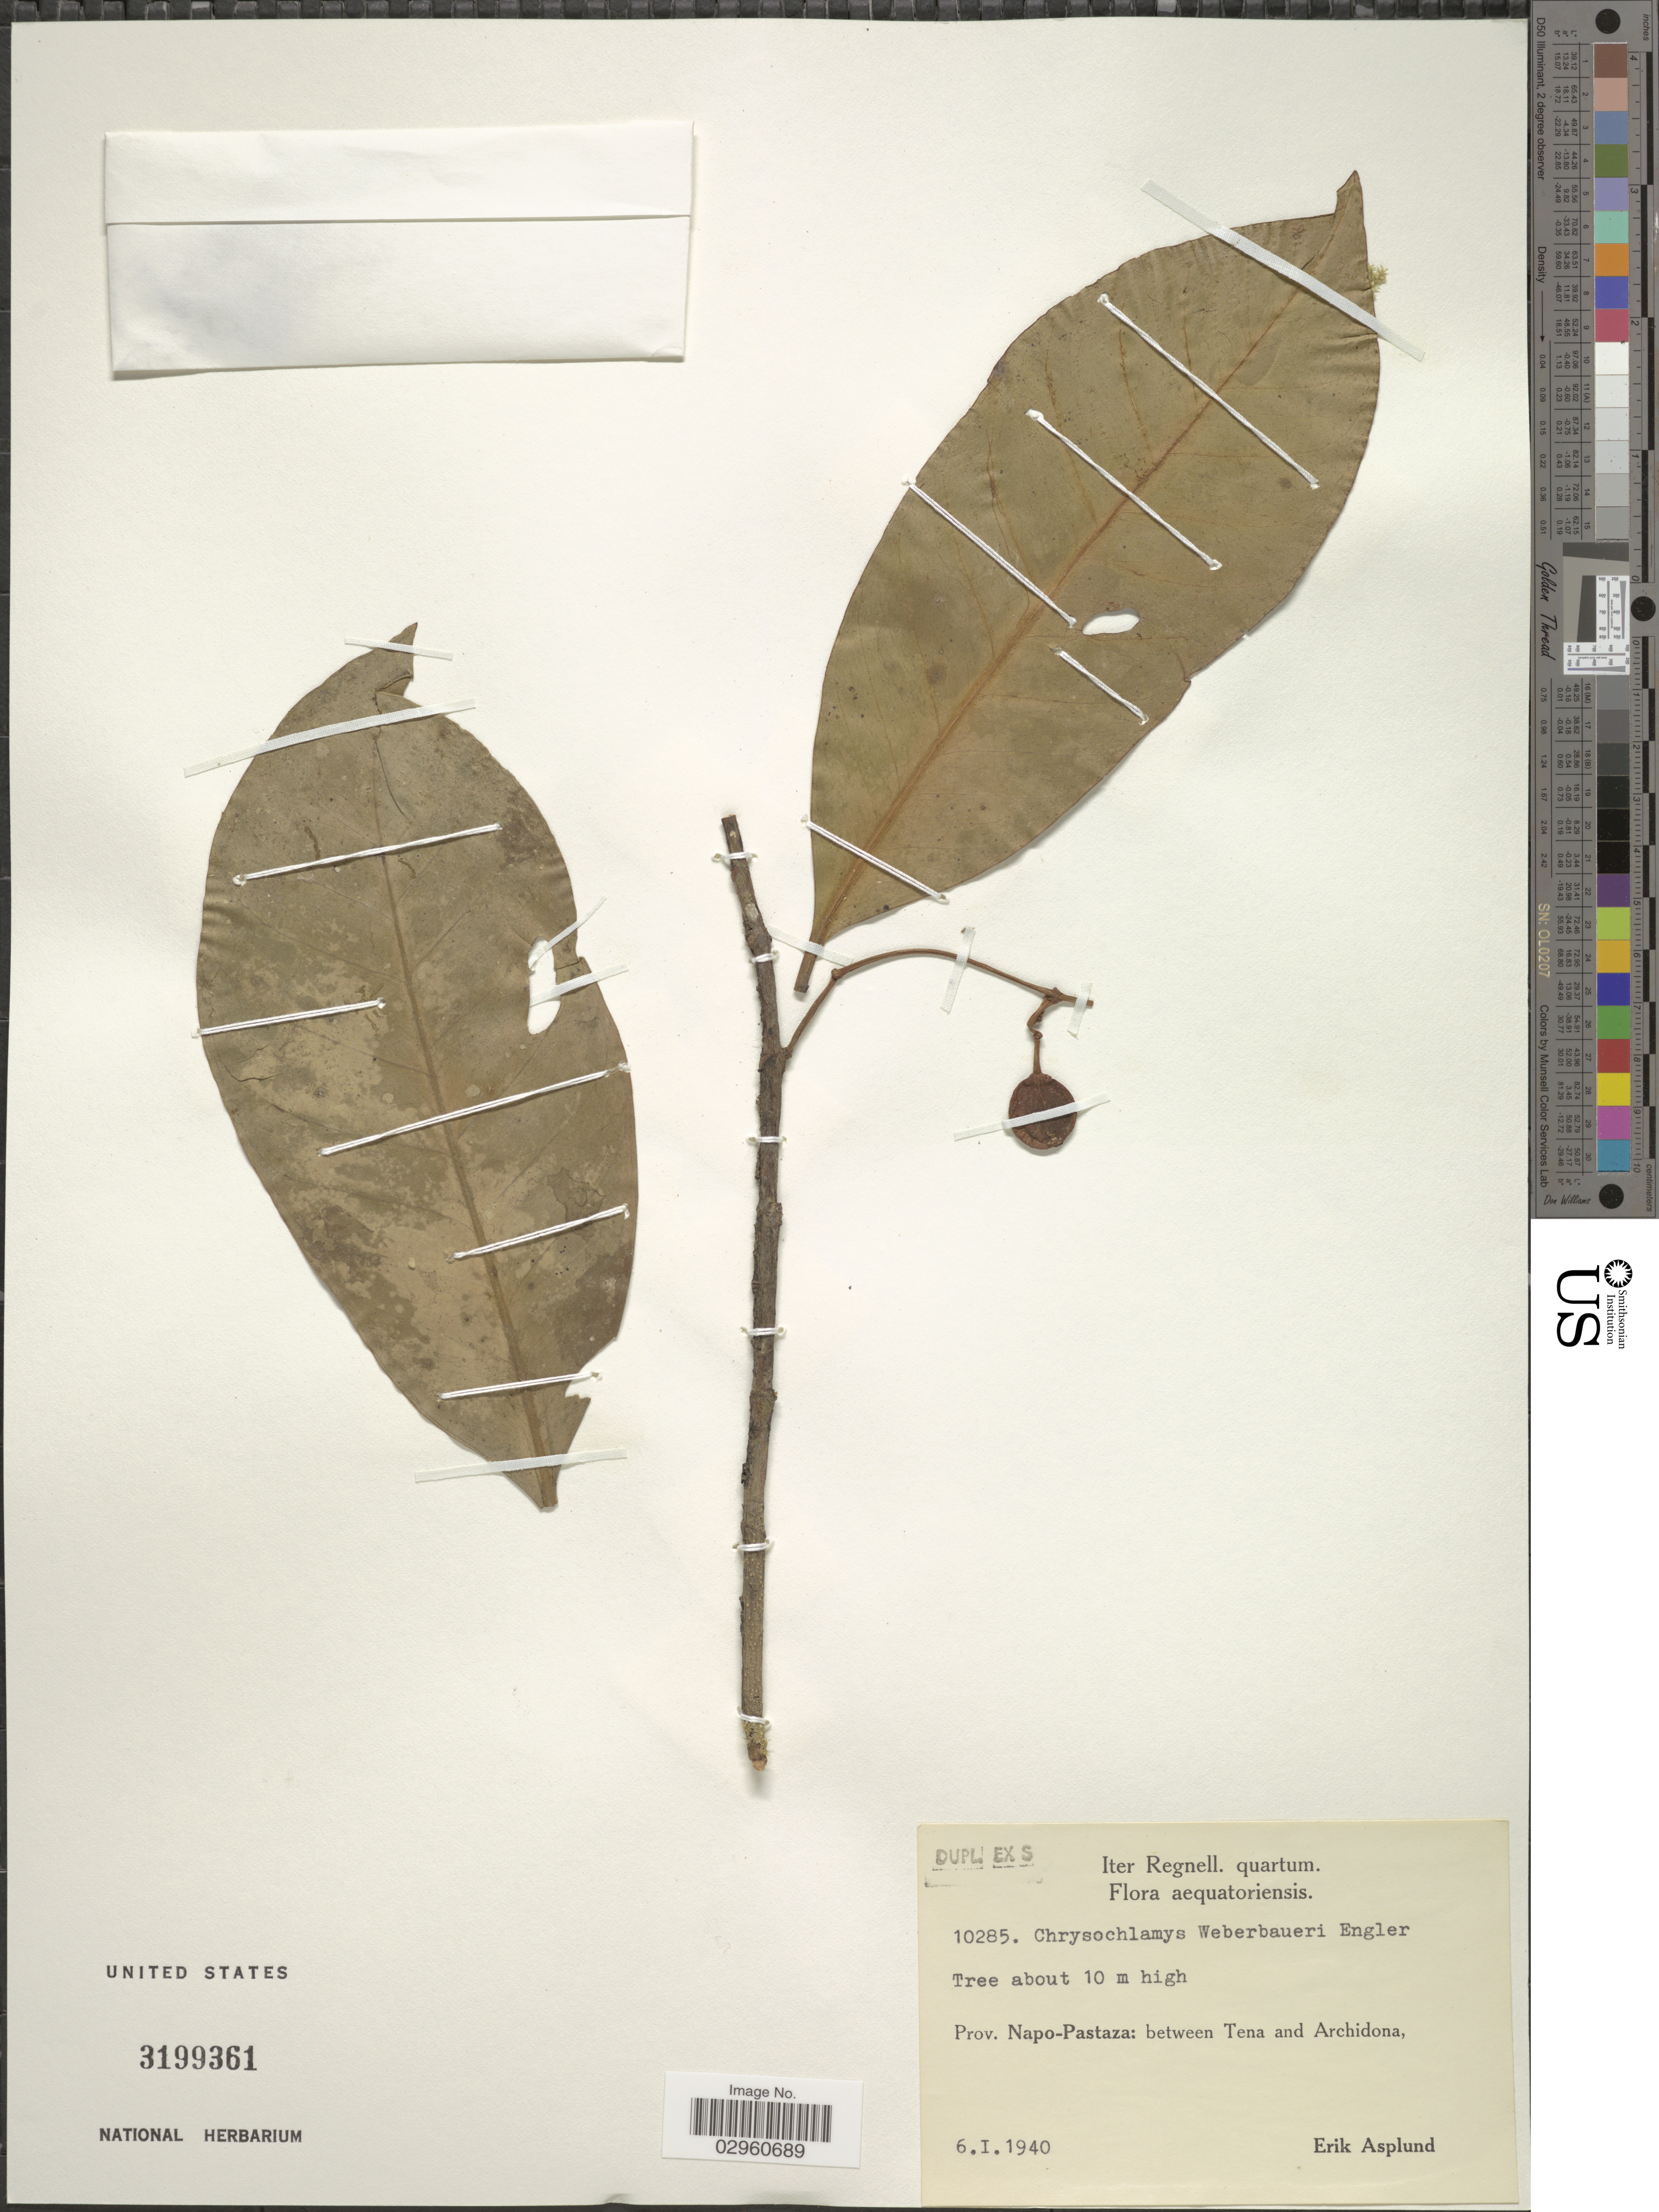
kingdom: Plantae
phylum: Tracheophyta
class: Magnoliopsida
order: Malpighiales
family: Clusiaceae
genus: Chrysochlamys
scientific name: Chrysochlamys weberbaueri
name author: Engl.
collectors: E. Asplund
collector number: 10285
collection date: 1940-01-06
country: Ecuador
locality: Prov. Napo-Pastaza: between Tena and Archidona.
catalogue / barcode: US 3199361